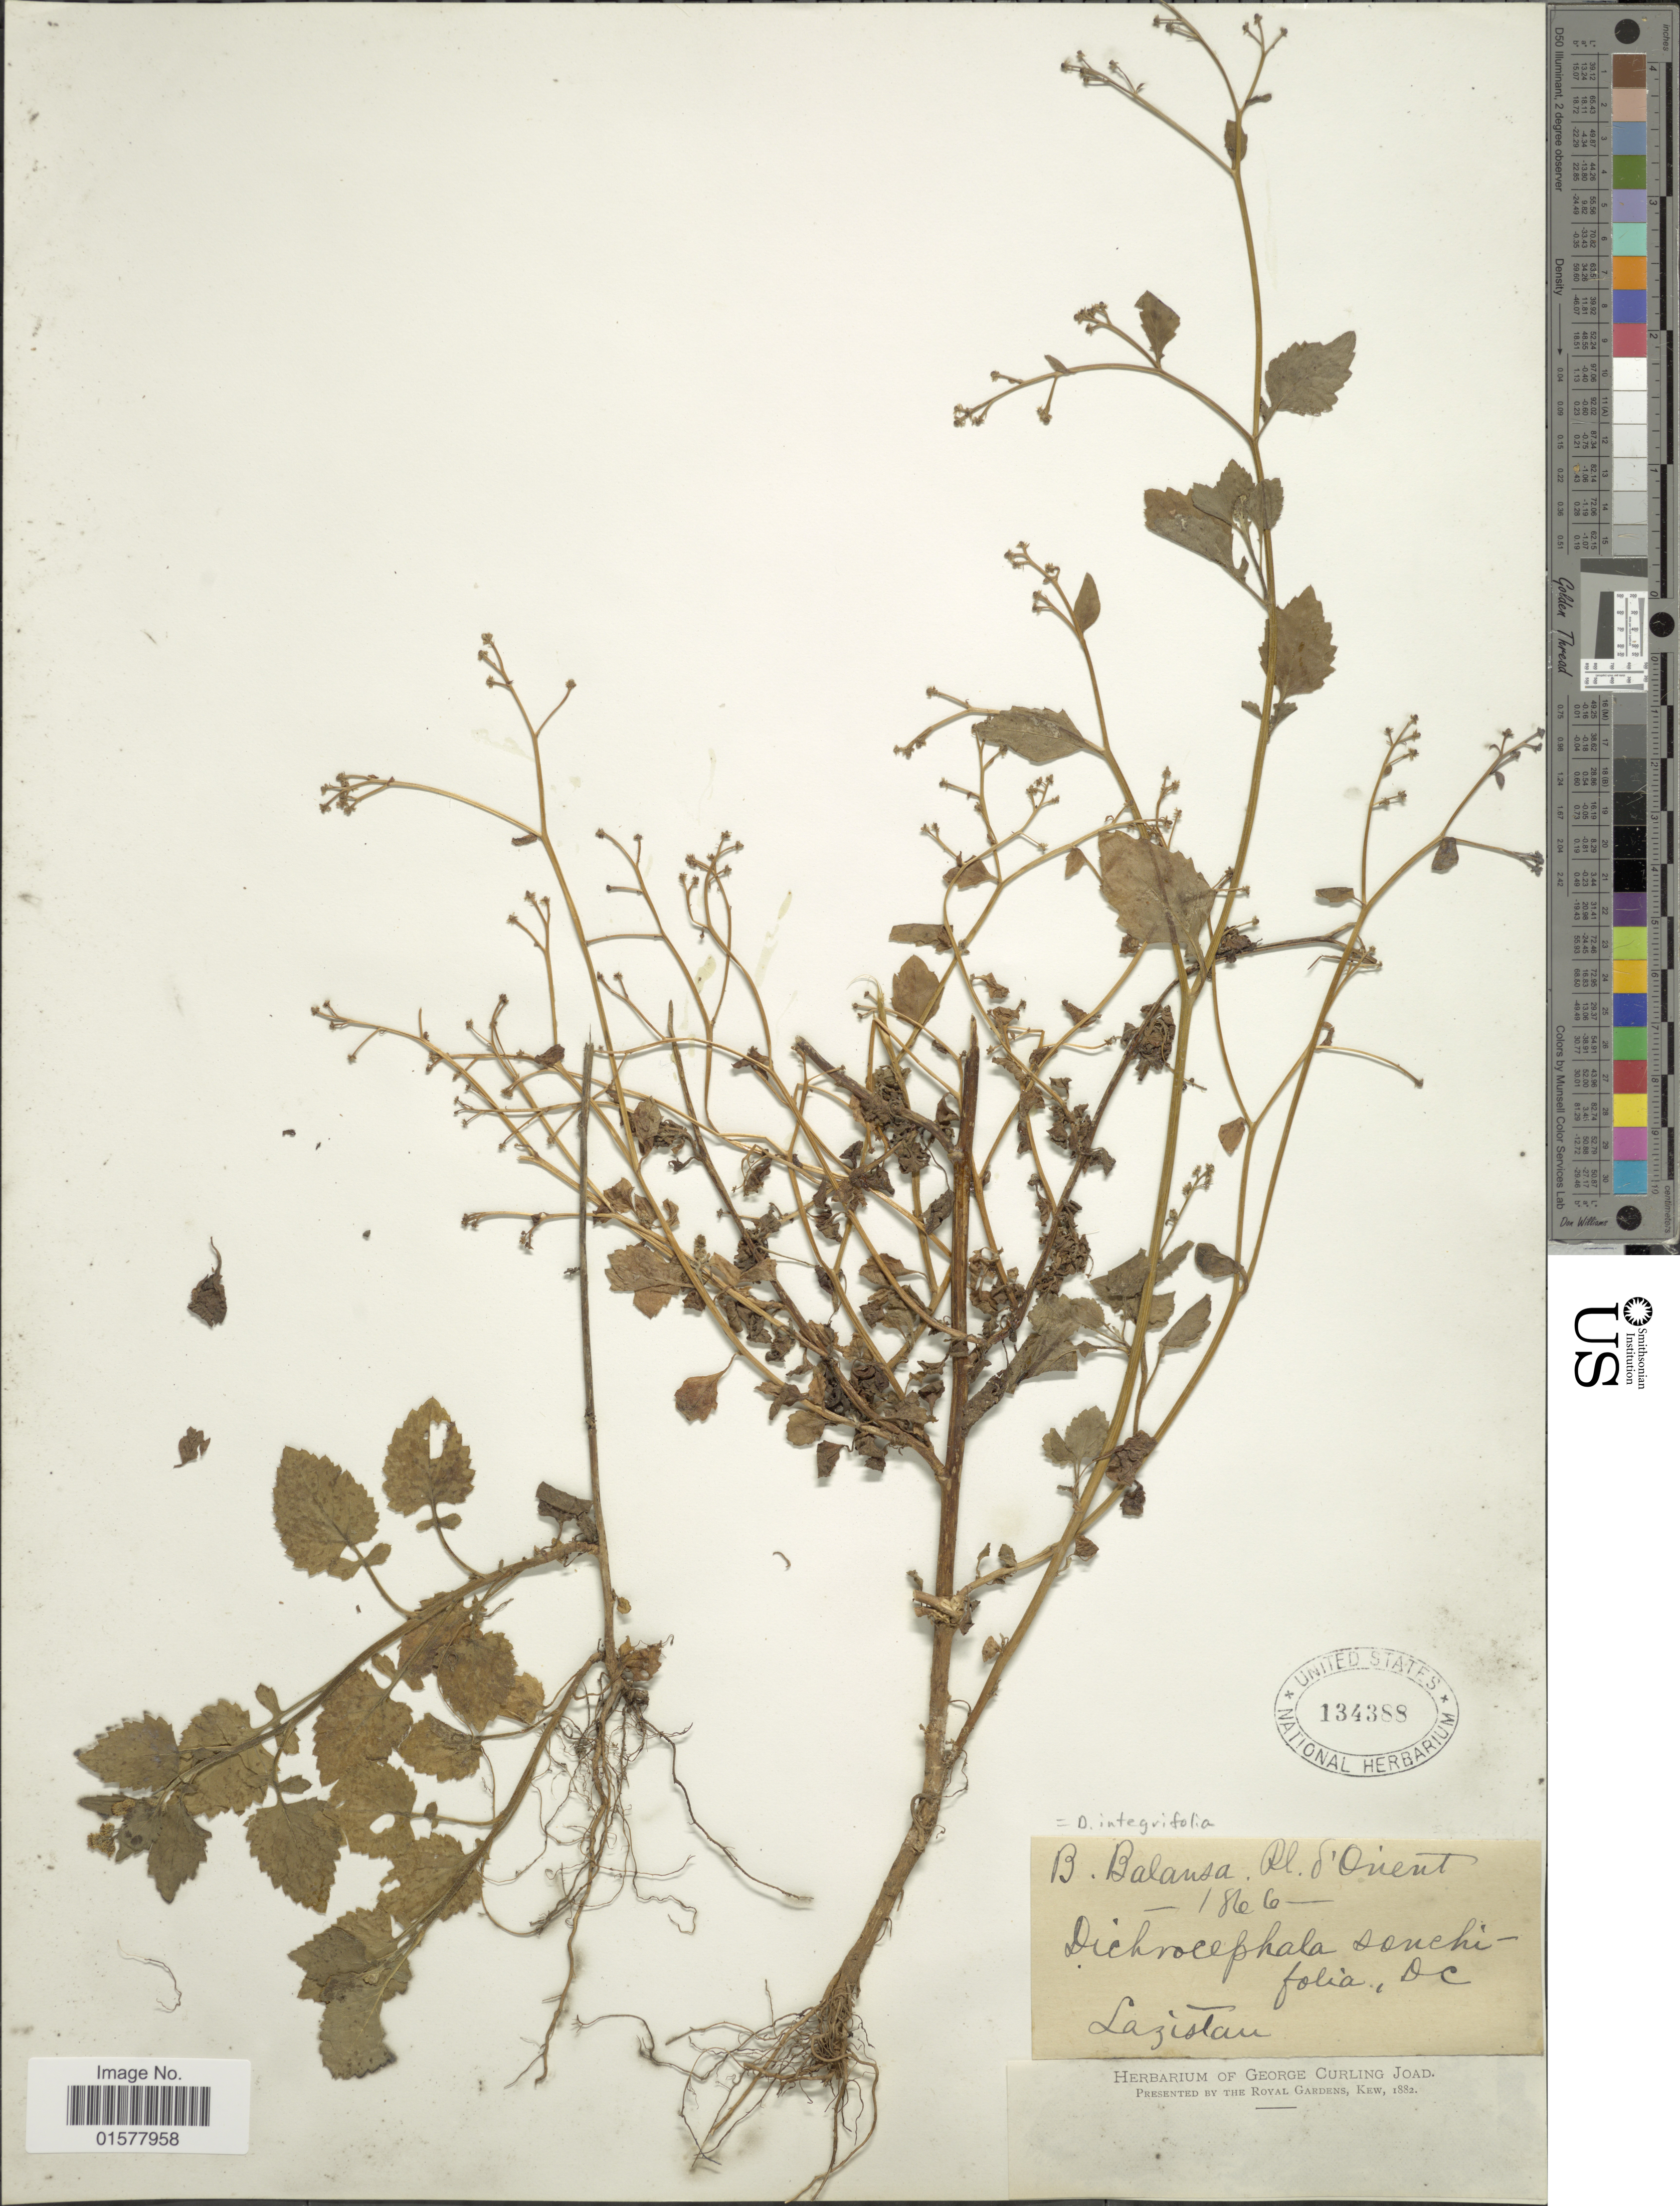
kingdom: Plantae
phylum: Tracheophyta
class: Magnoliopsida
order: Asterales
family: Asteraceae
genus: Dichrocephala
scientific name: Dichrocephala integrifolia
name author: (L. f.) Kuntze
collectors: B. Balansa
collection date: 1866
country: Turkey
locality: Orient, Lazistan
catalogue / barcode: US 134388